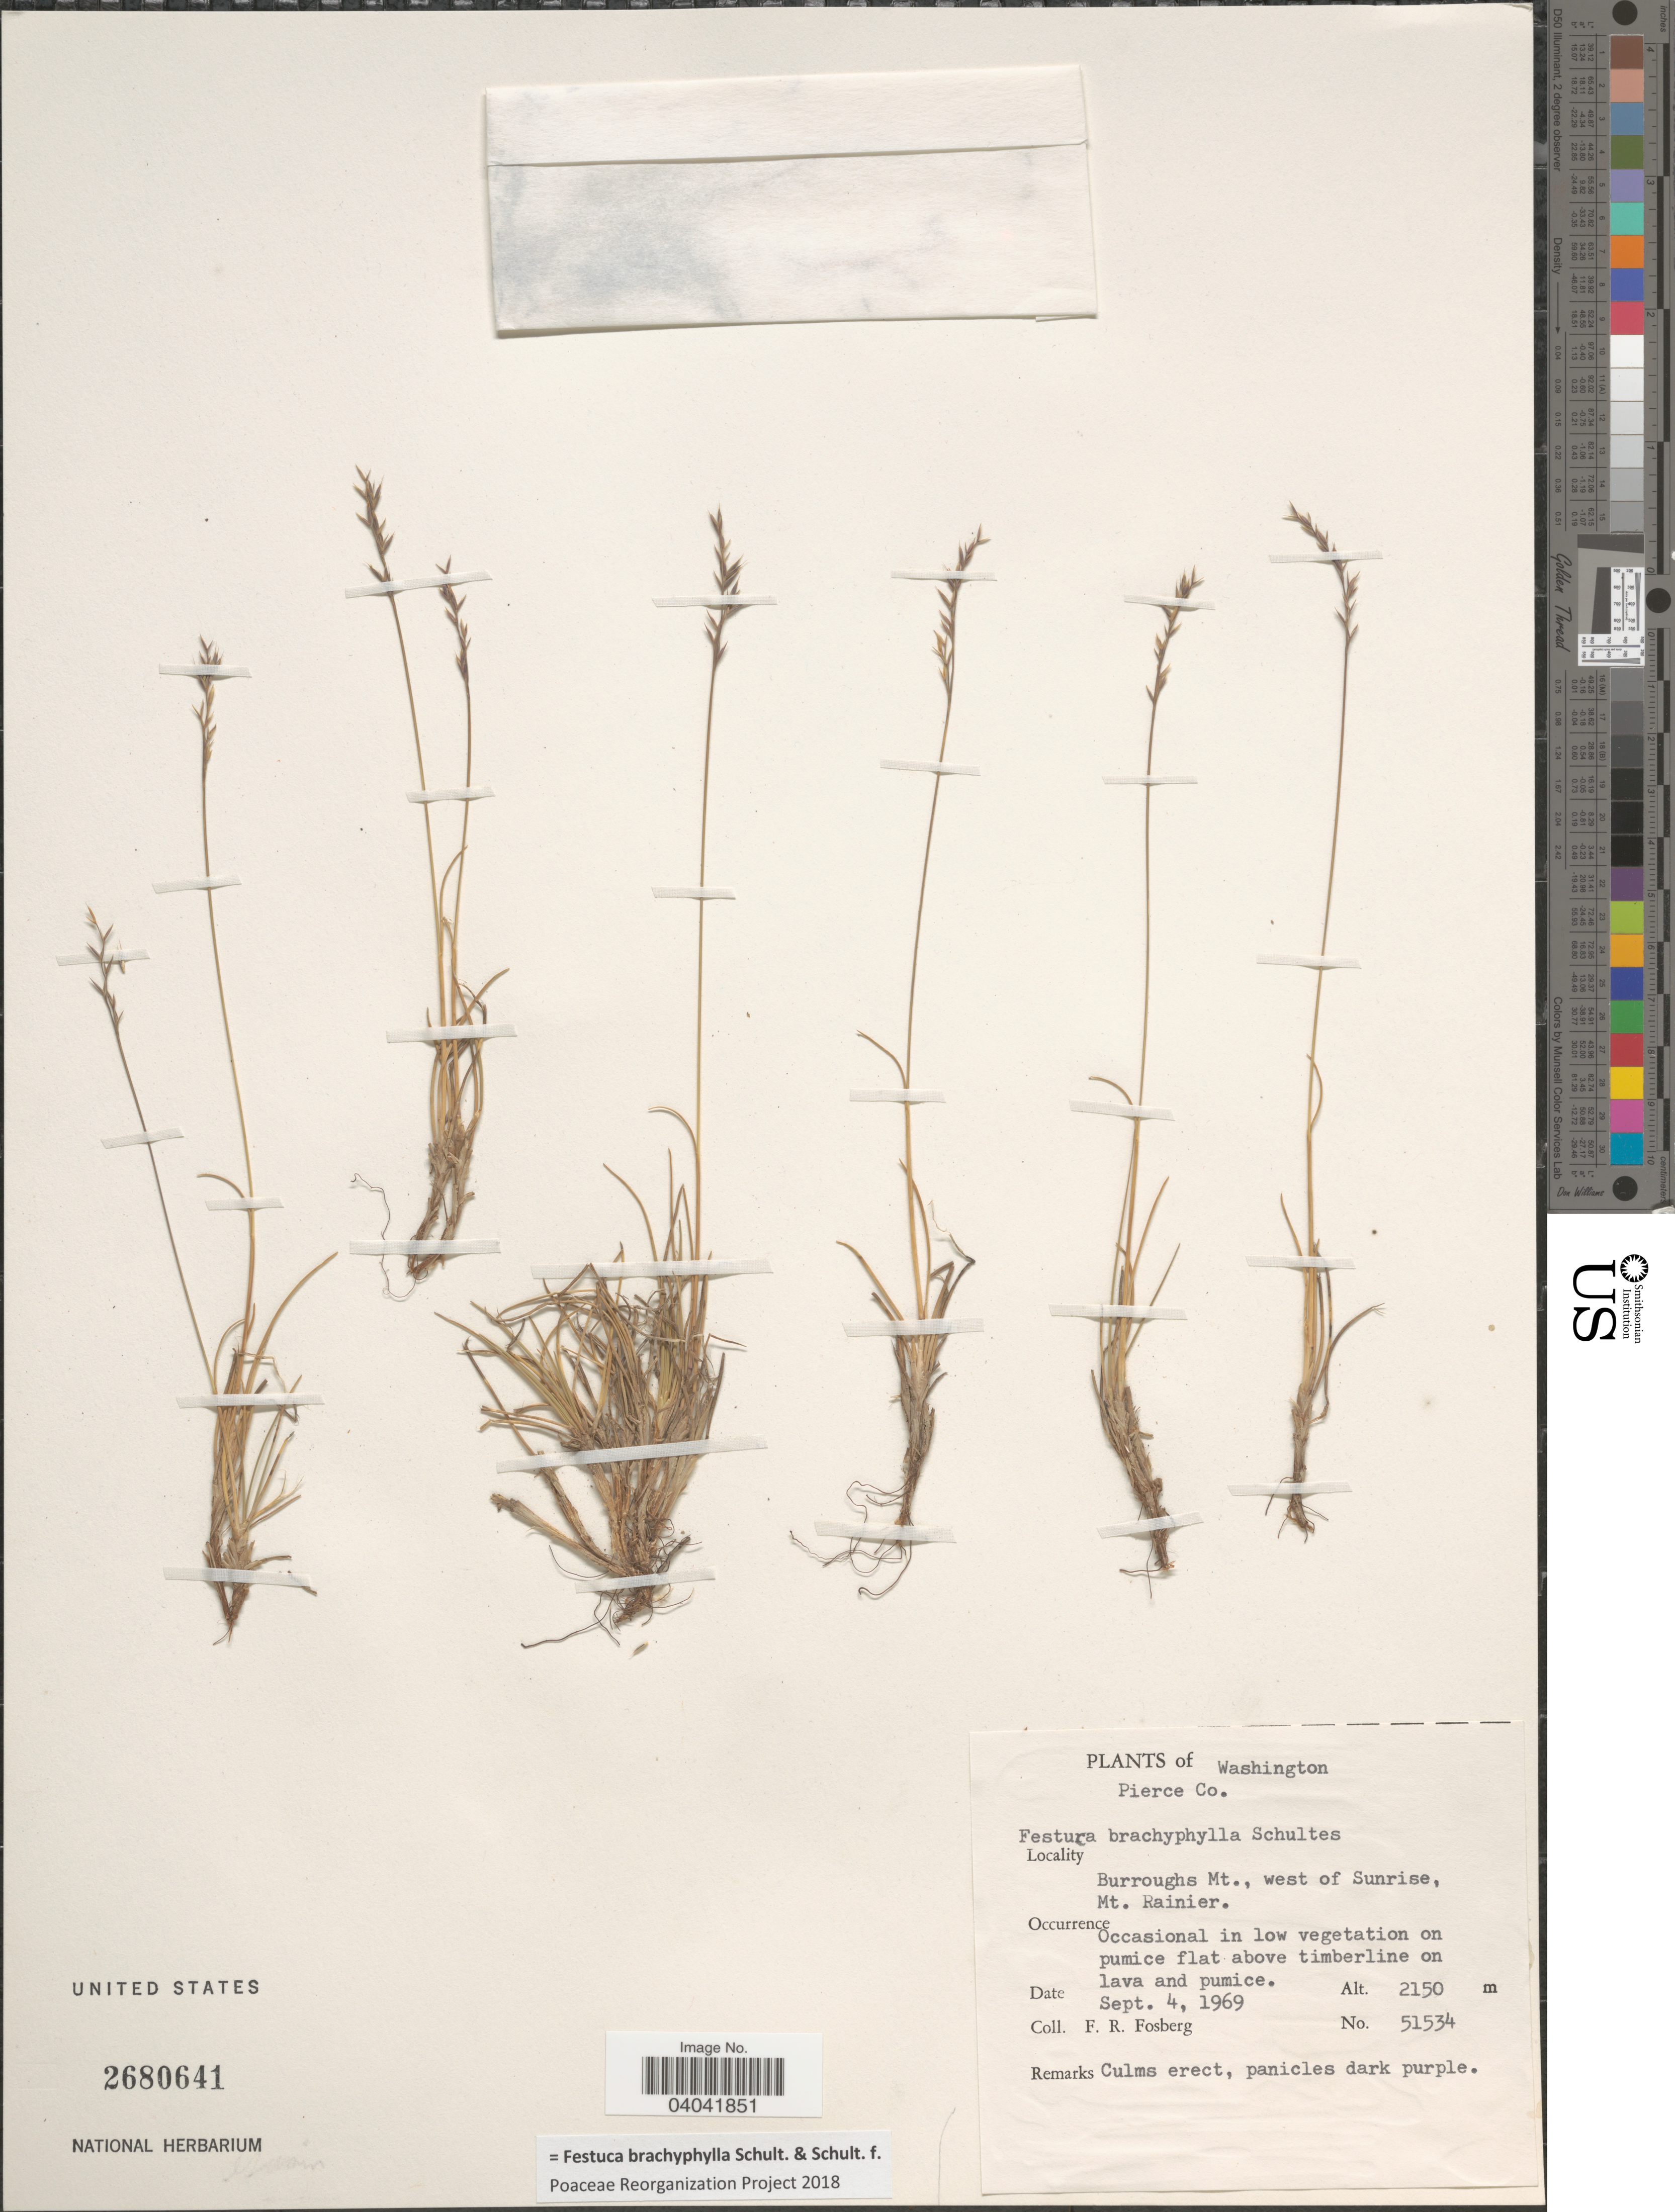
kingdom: Plantae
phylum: Tracheophyta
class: Liliopsida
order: Poales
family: Poaceae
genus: Festuca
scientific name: Festuca brachyphylla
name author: Schult. & Schult. f.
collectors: F. R. Fosberg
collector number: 51534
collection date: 1969-09-04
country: United States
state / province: Washington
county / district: Pierce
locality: Pierce Co. Burroughs Mt., west of Sunrise, Mt. Rainier.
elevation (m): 2150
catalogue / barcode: US 2680641